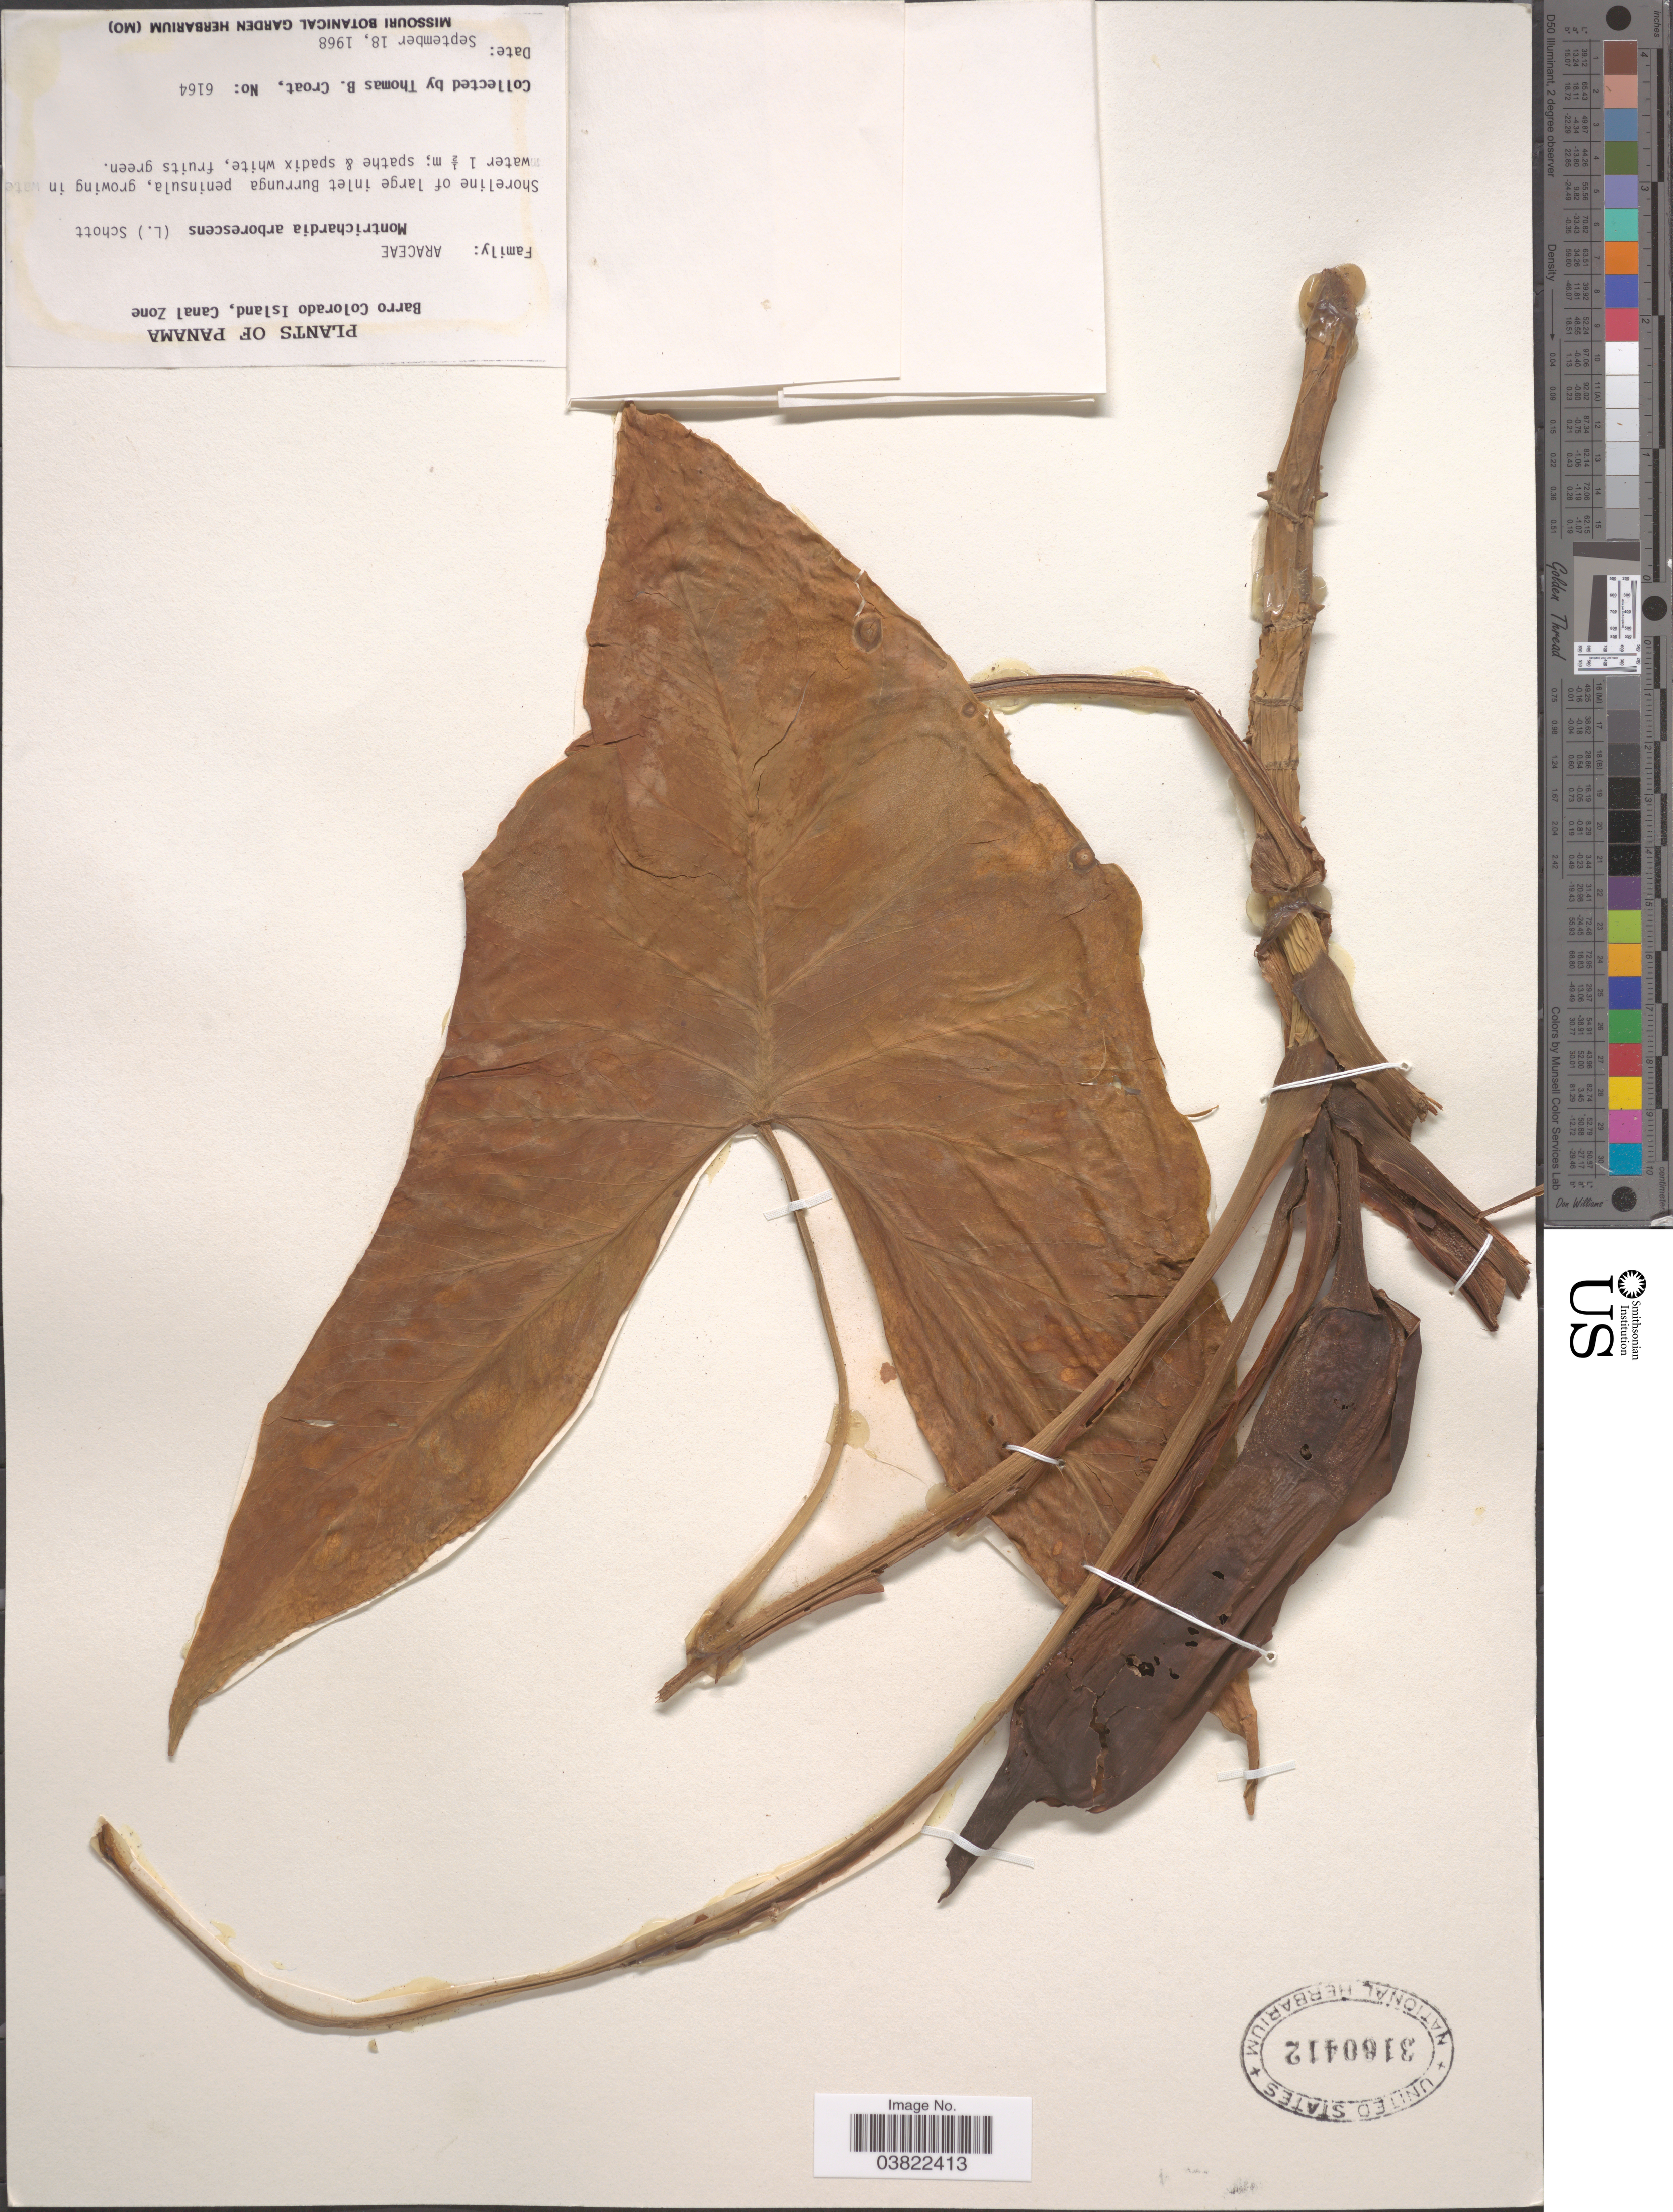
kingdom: Plantae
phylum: Tracheophyta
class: Liliopsida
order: Alismatales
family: Araceae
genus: Montrichardia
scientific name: Montrichardia arborea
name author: (Kunth) Schott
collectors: T. B. Croat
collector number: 6164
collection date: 1968-09-18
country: Panama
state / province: Panamá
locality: Barro Colorado Island, Canal Zone. Shoreline of large inlet Burrunga peninsula.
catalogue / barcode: US 3160412